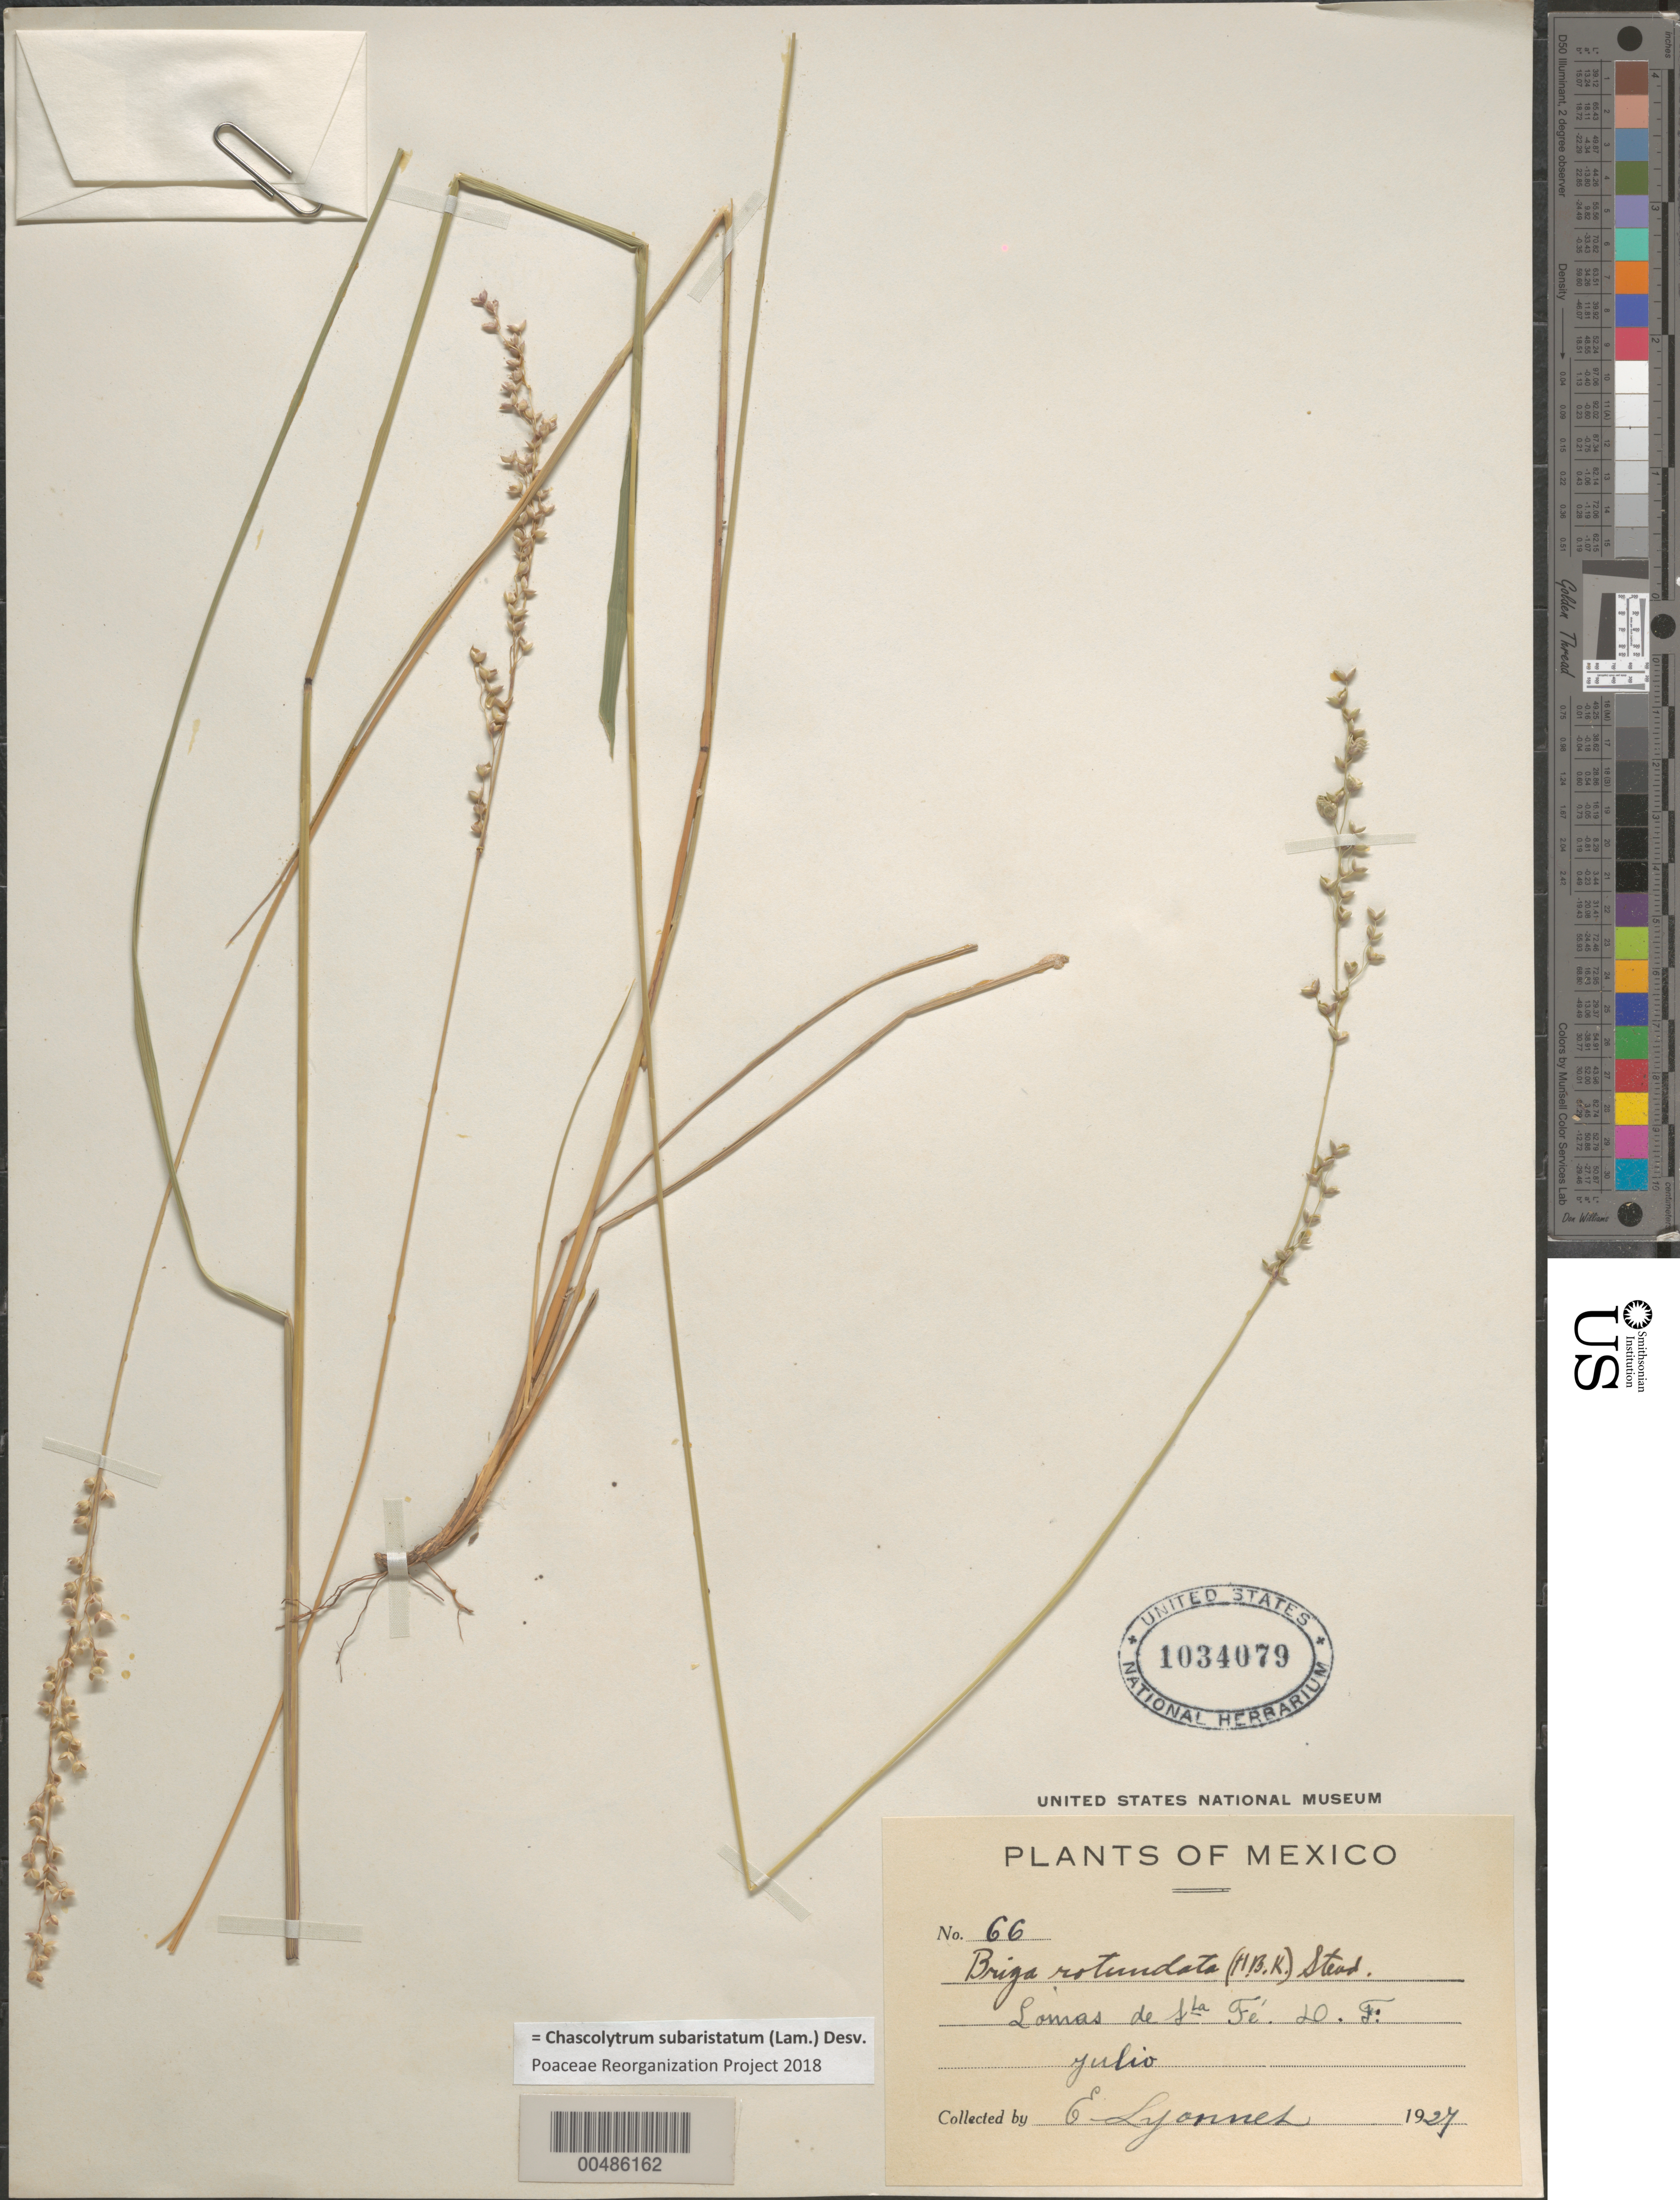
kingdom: Plantae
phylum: Tracheophyta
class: Liliopsida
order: Poales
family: Poaceae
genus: Chascolytrum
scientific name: Chascolytrum subaristatum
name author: (Lam.) Desv.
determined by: Poaceae Reorganization Project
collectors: Bro. E. Lyonnet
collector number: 66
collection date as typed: Jul 1927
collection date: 1927-07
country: Mexico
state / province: Distrito Federal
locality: Lomas de Santa Fe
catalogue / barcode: US 1034079